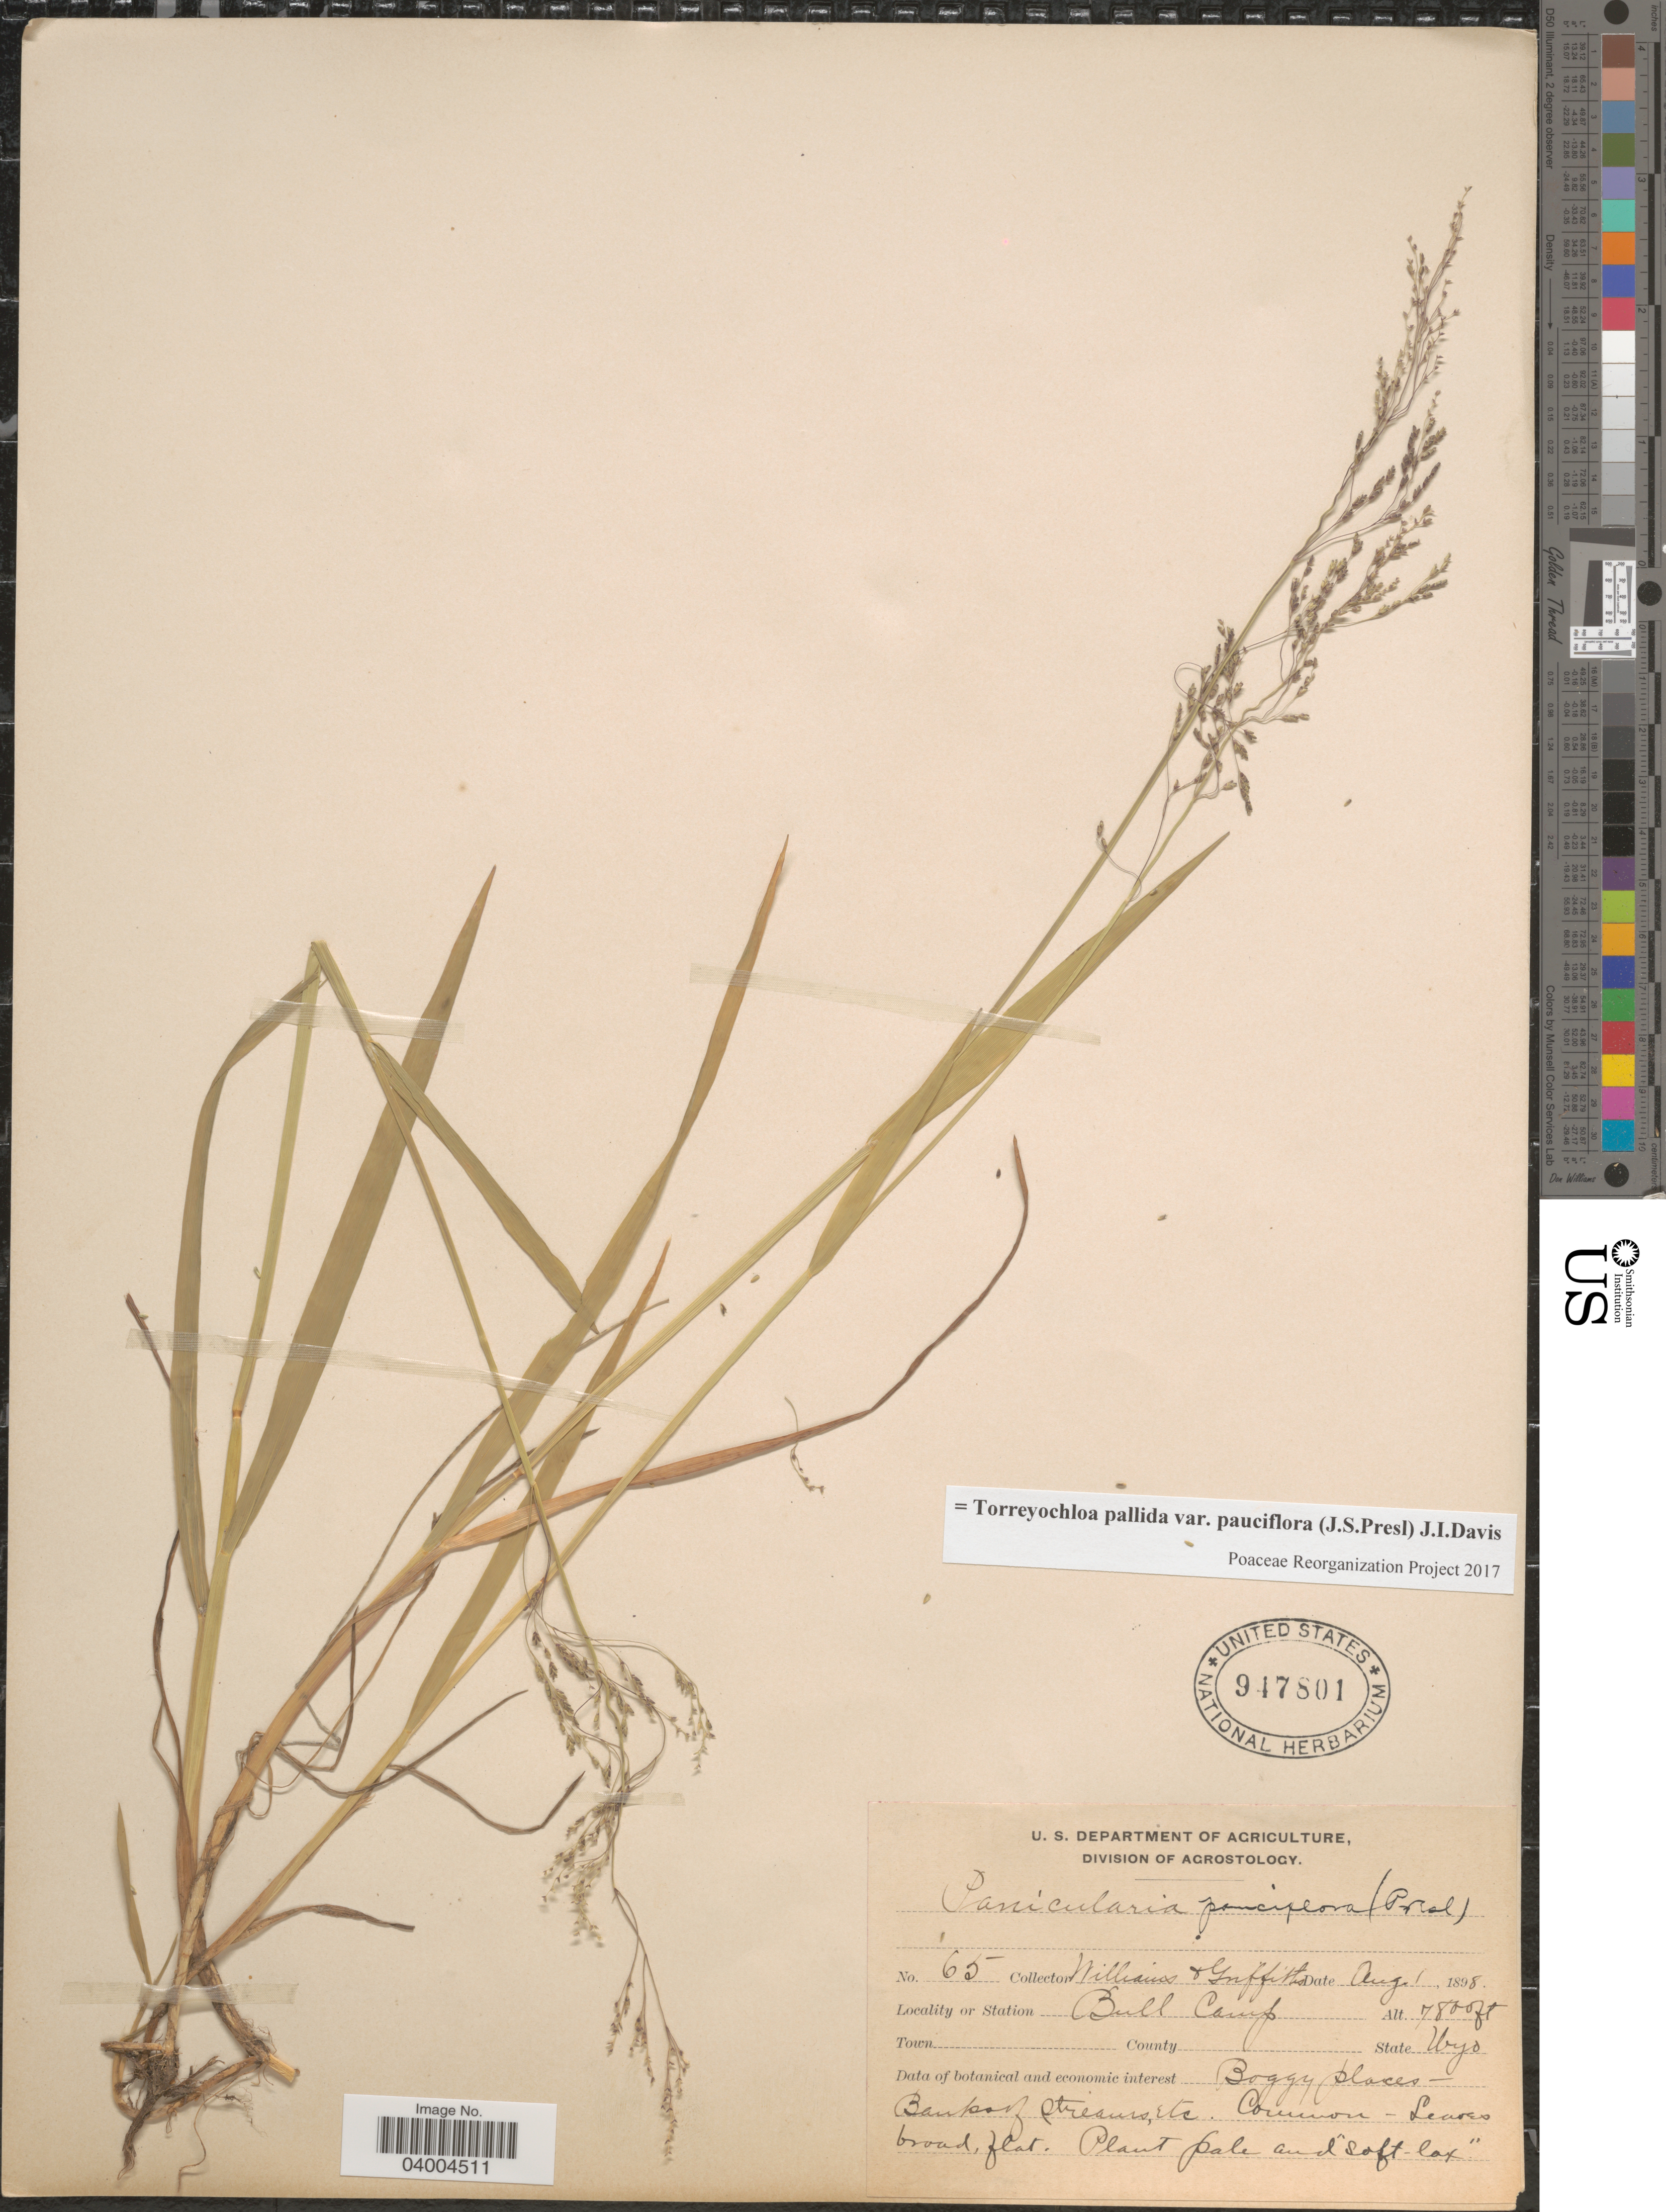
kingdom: Plantae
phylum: Tracheophyta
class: Liliopsida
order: Poales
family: Poaceae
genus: Torreyochloa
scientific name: Torreyochloa pallida var. pauciflora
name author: (J. Presl) J.I. Davis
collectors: -- Williams & -- Griffiths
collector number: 65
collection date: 1898-08-01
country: United States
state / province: Wyoming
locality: Bull Camp. Boggy places - Banks of streams.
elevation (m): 2377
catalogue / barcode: US 947801